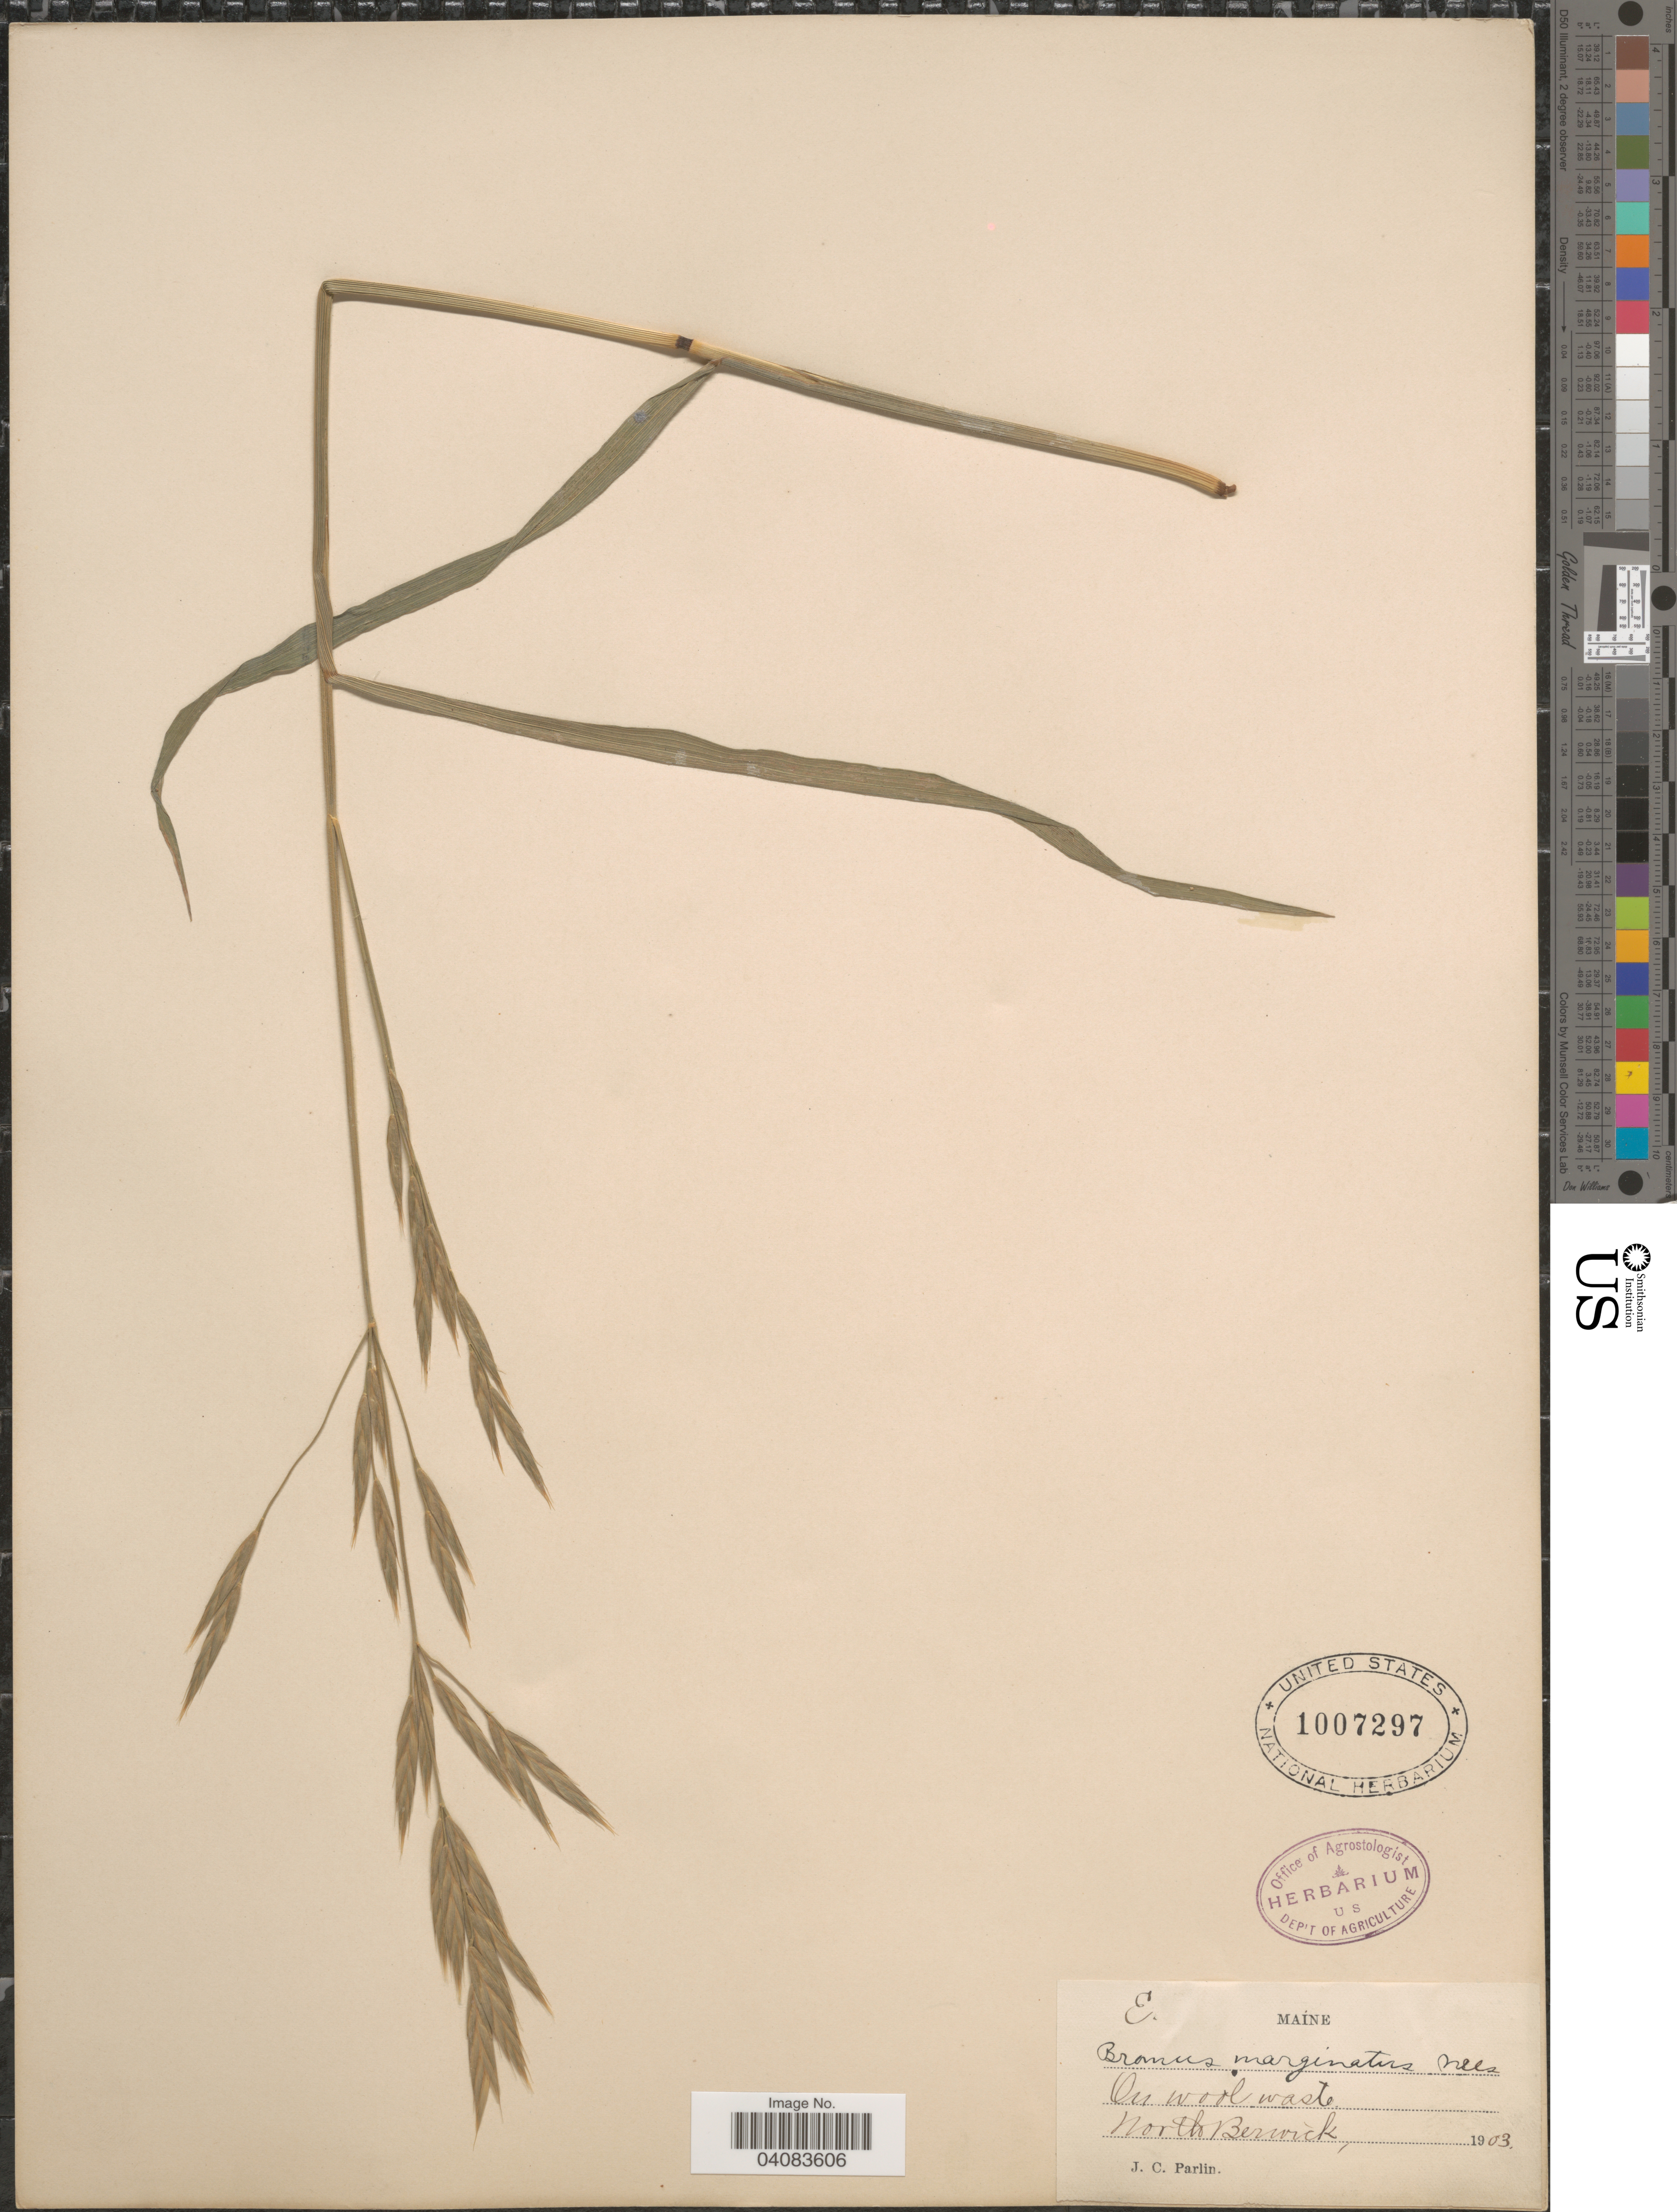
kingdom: Plantae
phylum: Tracheophyta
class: Liliopsida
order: Poales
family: Poaceae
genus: Bromus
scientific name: Bromus marginatus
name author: Nees ex Steud.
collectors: J. Parlin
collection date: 1903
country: United States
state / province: Maine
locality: North Berwick.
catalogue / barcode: US 1007297